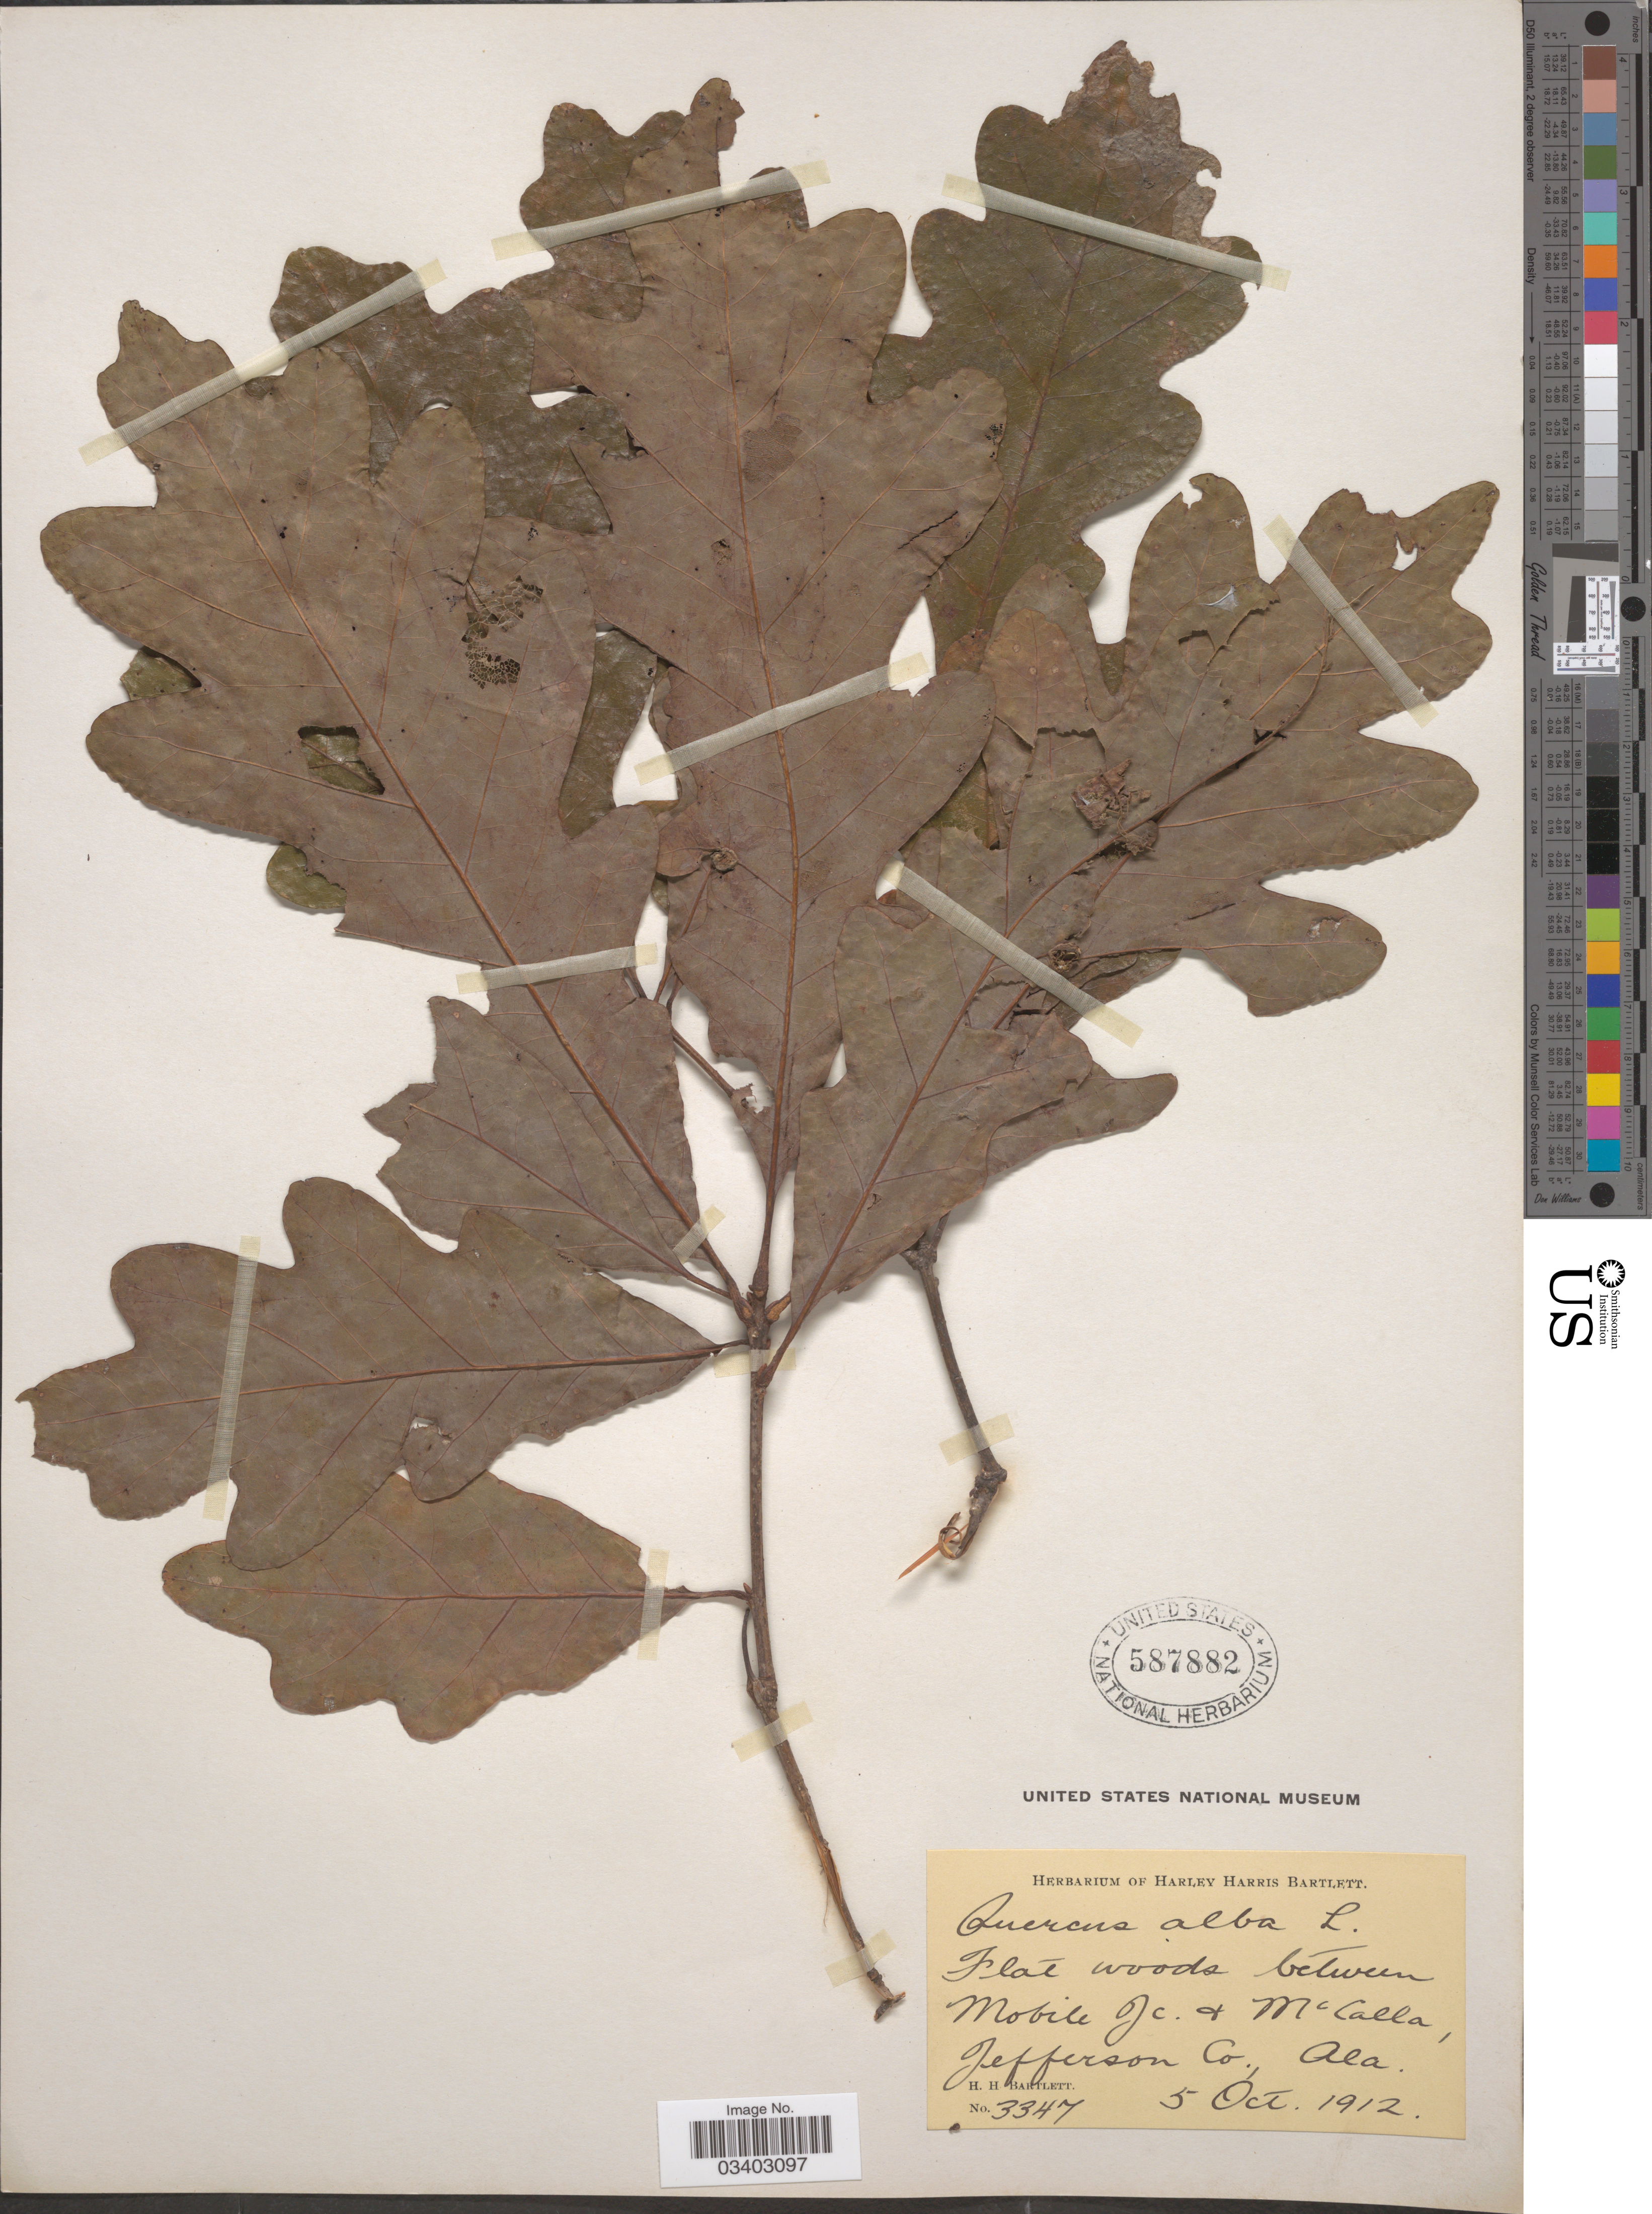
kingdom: Plantae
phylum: Tracheophyta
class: Magnoliopsida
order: Fagales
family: Fagaceae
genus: Quercus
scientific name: Quercus alba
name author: L.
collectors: H. H. Bartlett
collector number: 3347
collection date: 1912-10-05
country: United States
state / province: Alabama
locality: Flat woods between Mobile Jc. & McCalla, Jefferson Co.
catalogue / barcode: US 587882